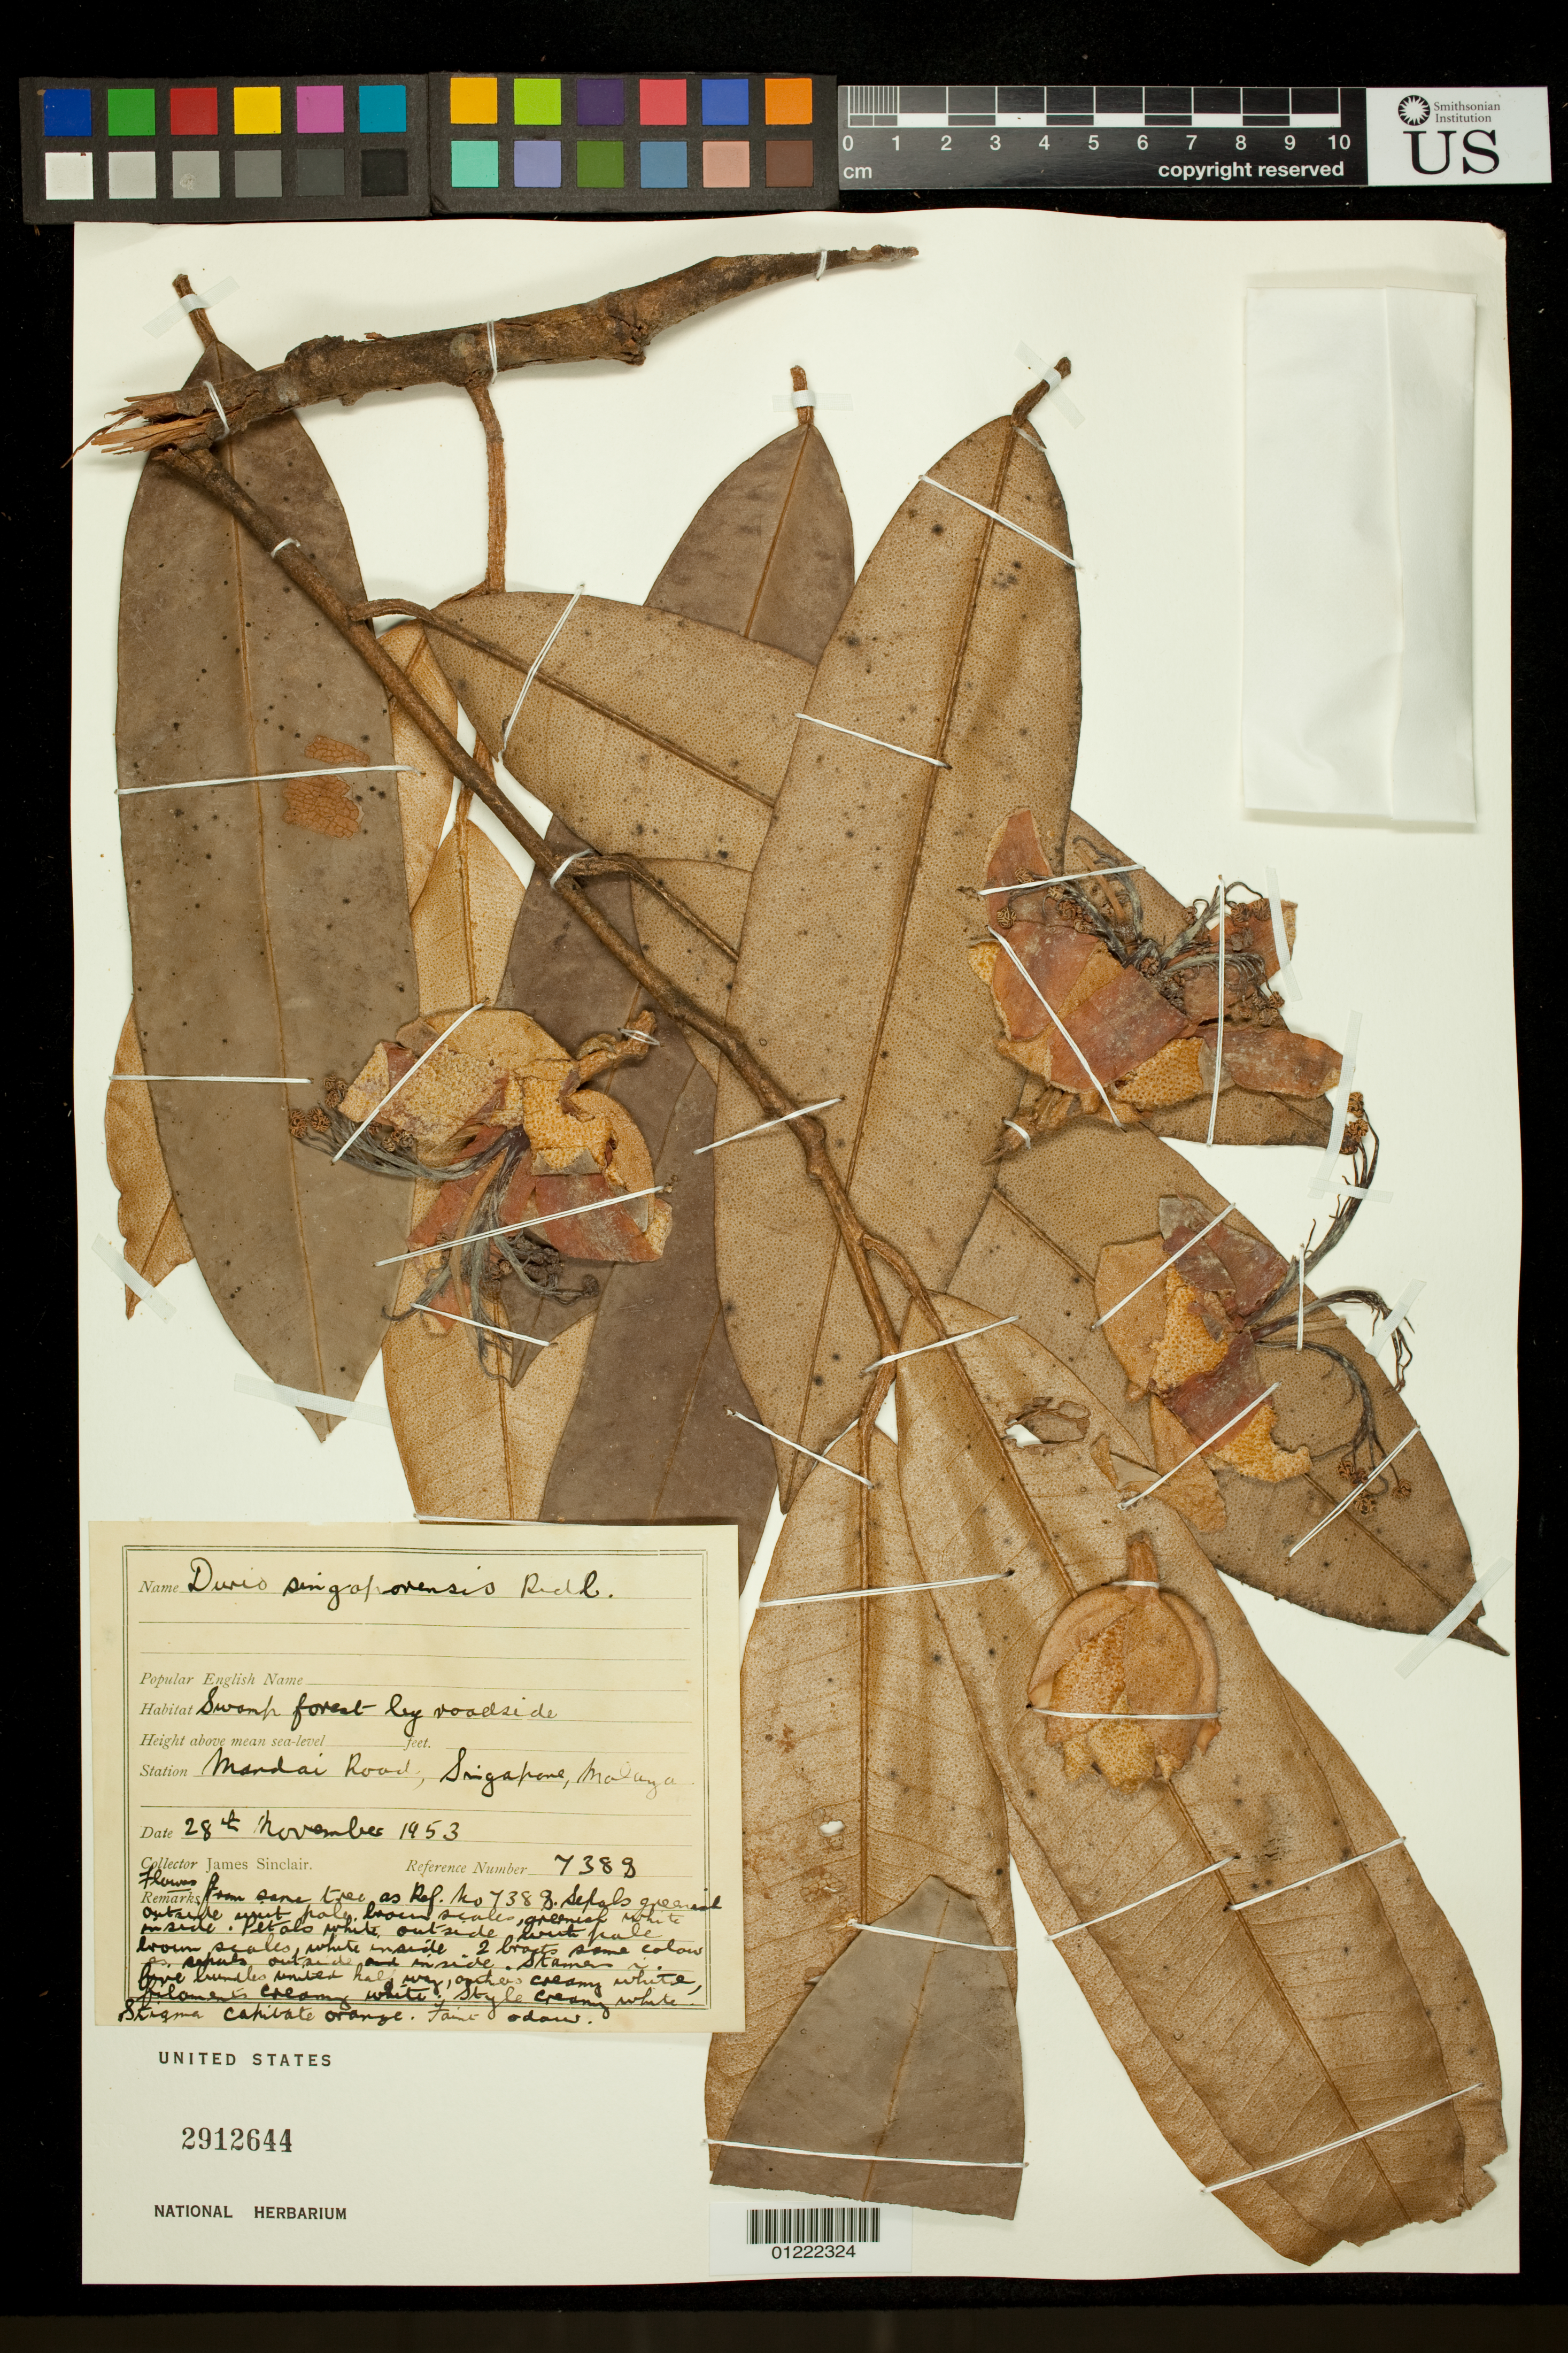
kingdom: Plantae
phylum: Tracheophyta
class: Magnoliopsida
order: Malvales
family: Malvaceae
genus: Durio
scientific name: Durio singaporensis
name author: Ridl.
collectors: J. Sinclair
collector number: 7388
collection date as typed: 11/28/1953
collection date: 1953-11-28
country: Singapore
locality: Mandai Road, Singapore, Malaya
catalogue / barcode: US 2912644